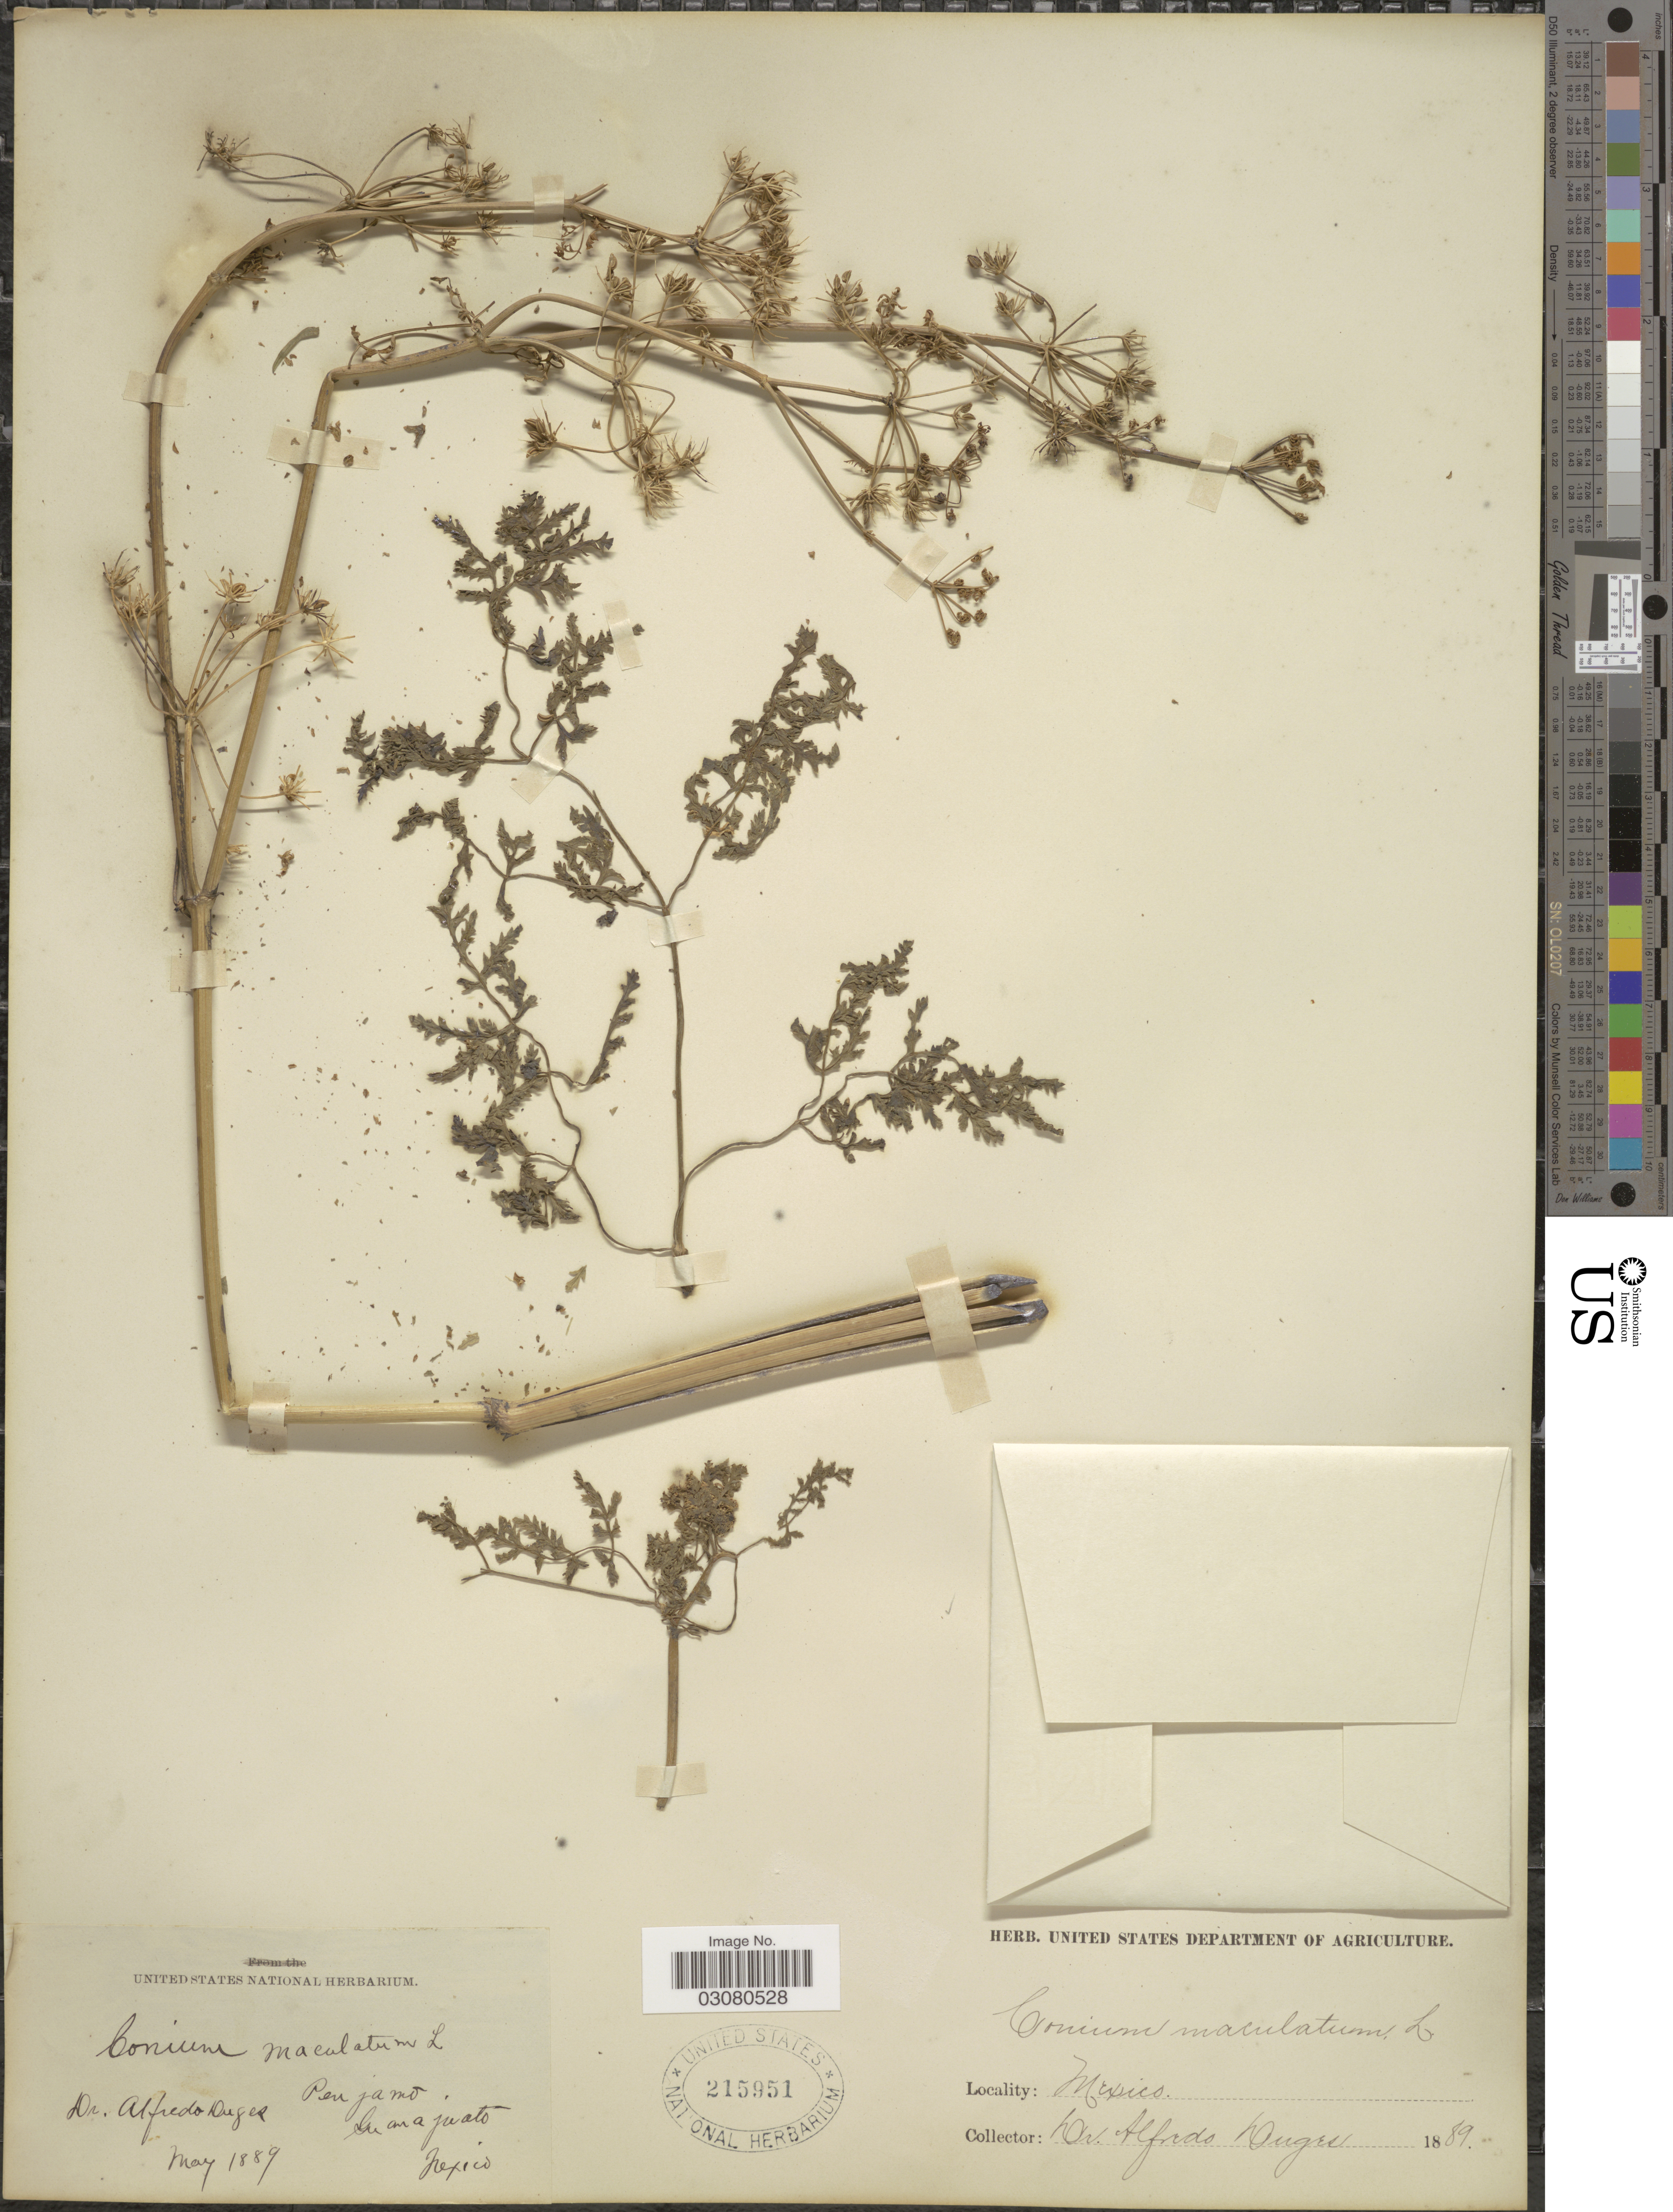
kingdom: Plantae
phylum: Tracheophyta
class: Magnoliopsida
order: Apiales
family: Apiaceae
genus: Conium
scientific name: Conium maculatum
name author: L.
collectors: A. Duges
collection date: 1889-05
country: Mexico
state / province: Guanajuato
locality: Penjamo [unsure placement]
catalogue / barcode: US 215951